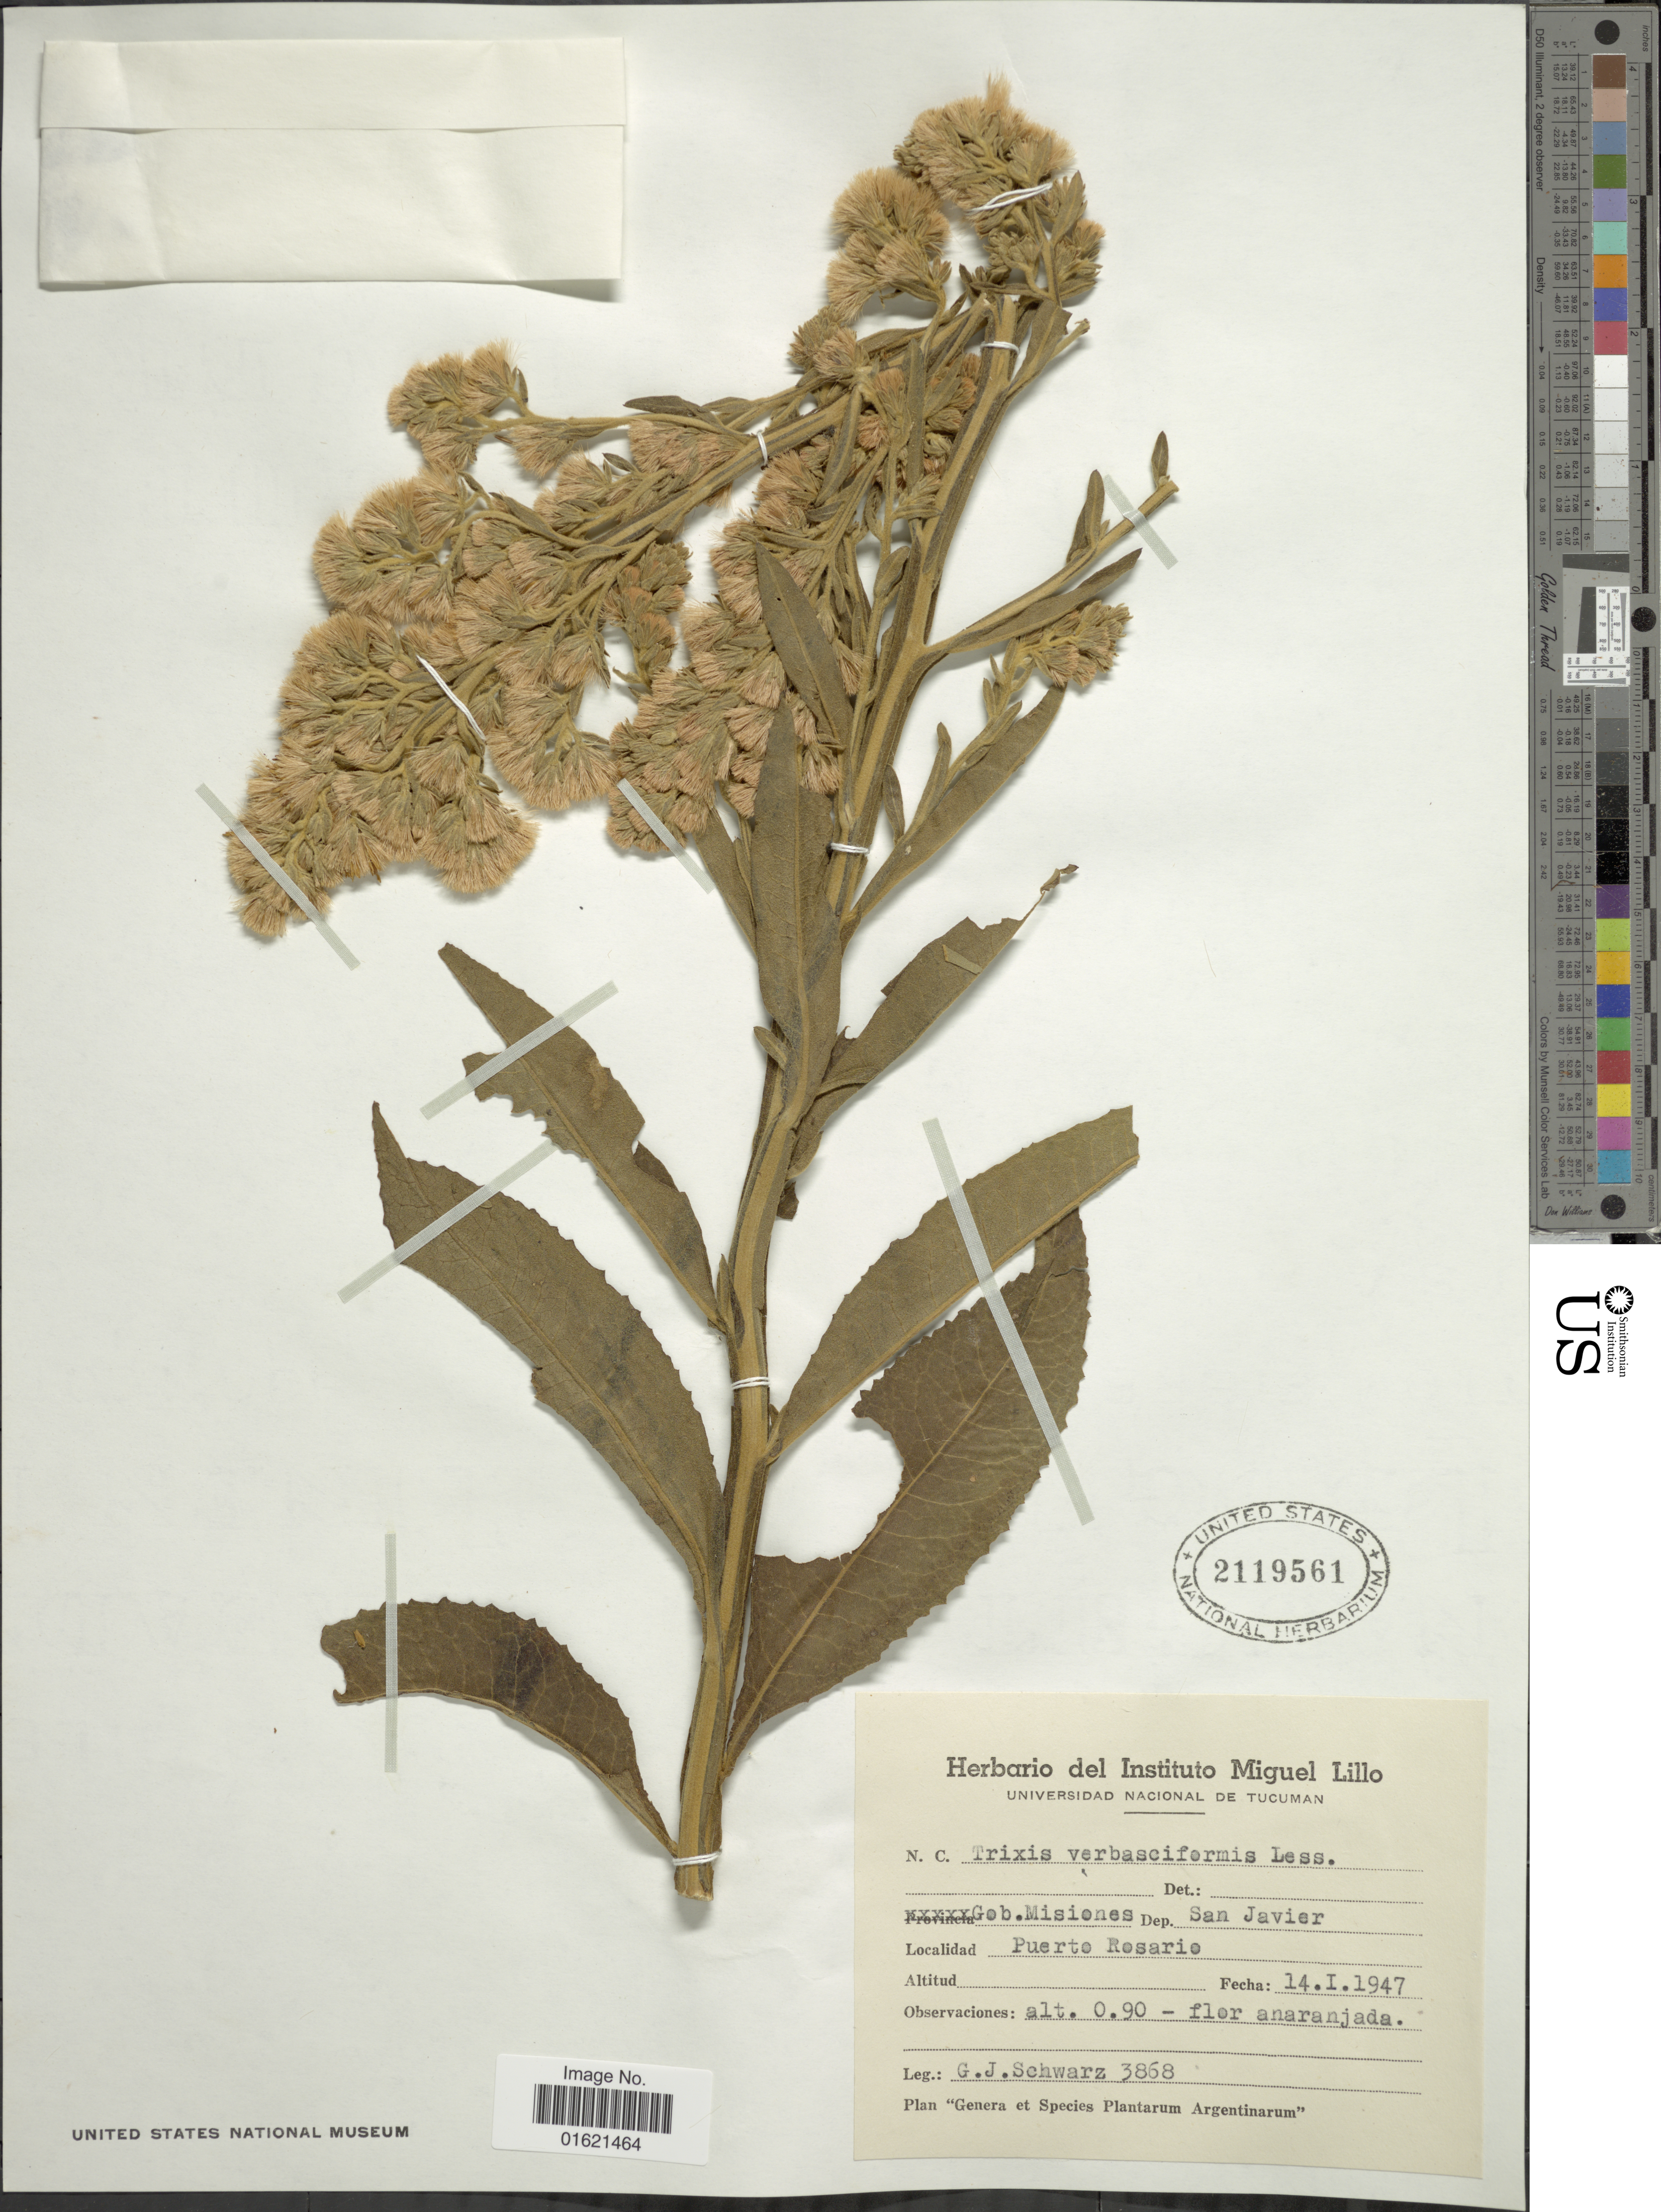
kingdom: Plantae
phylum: Tracheophyta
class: Magnoliopsida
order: Asterales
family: Asteraceae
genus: Trixis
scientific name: Trixis nobilis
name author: (Vell.) Katinas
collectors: G. J. Schwarz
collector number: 3868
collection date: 1947-01-14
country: Argentina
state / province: Misiones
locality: Geb. Misiones. dep. San Javier. Puerte Rosario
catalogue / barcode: US 2119561